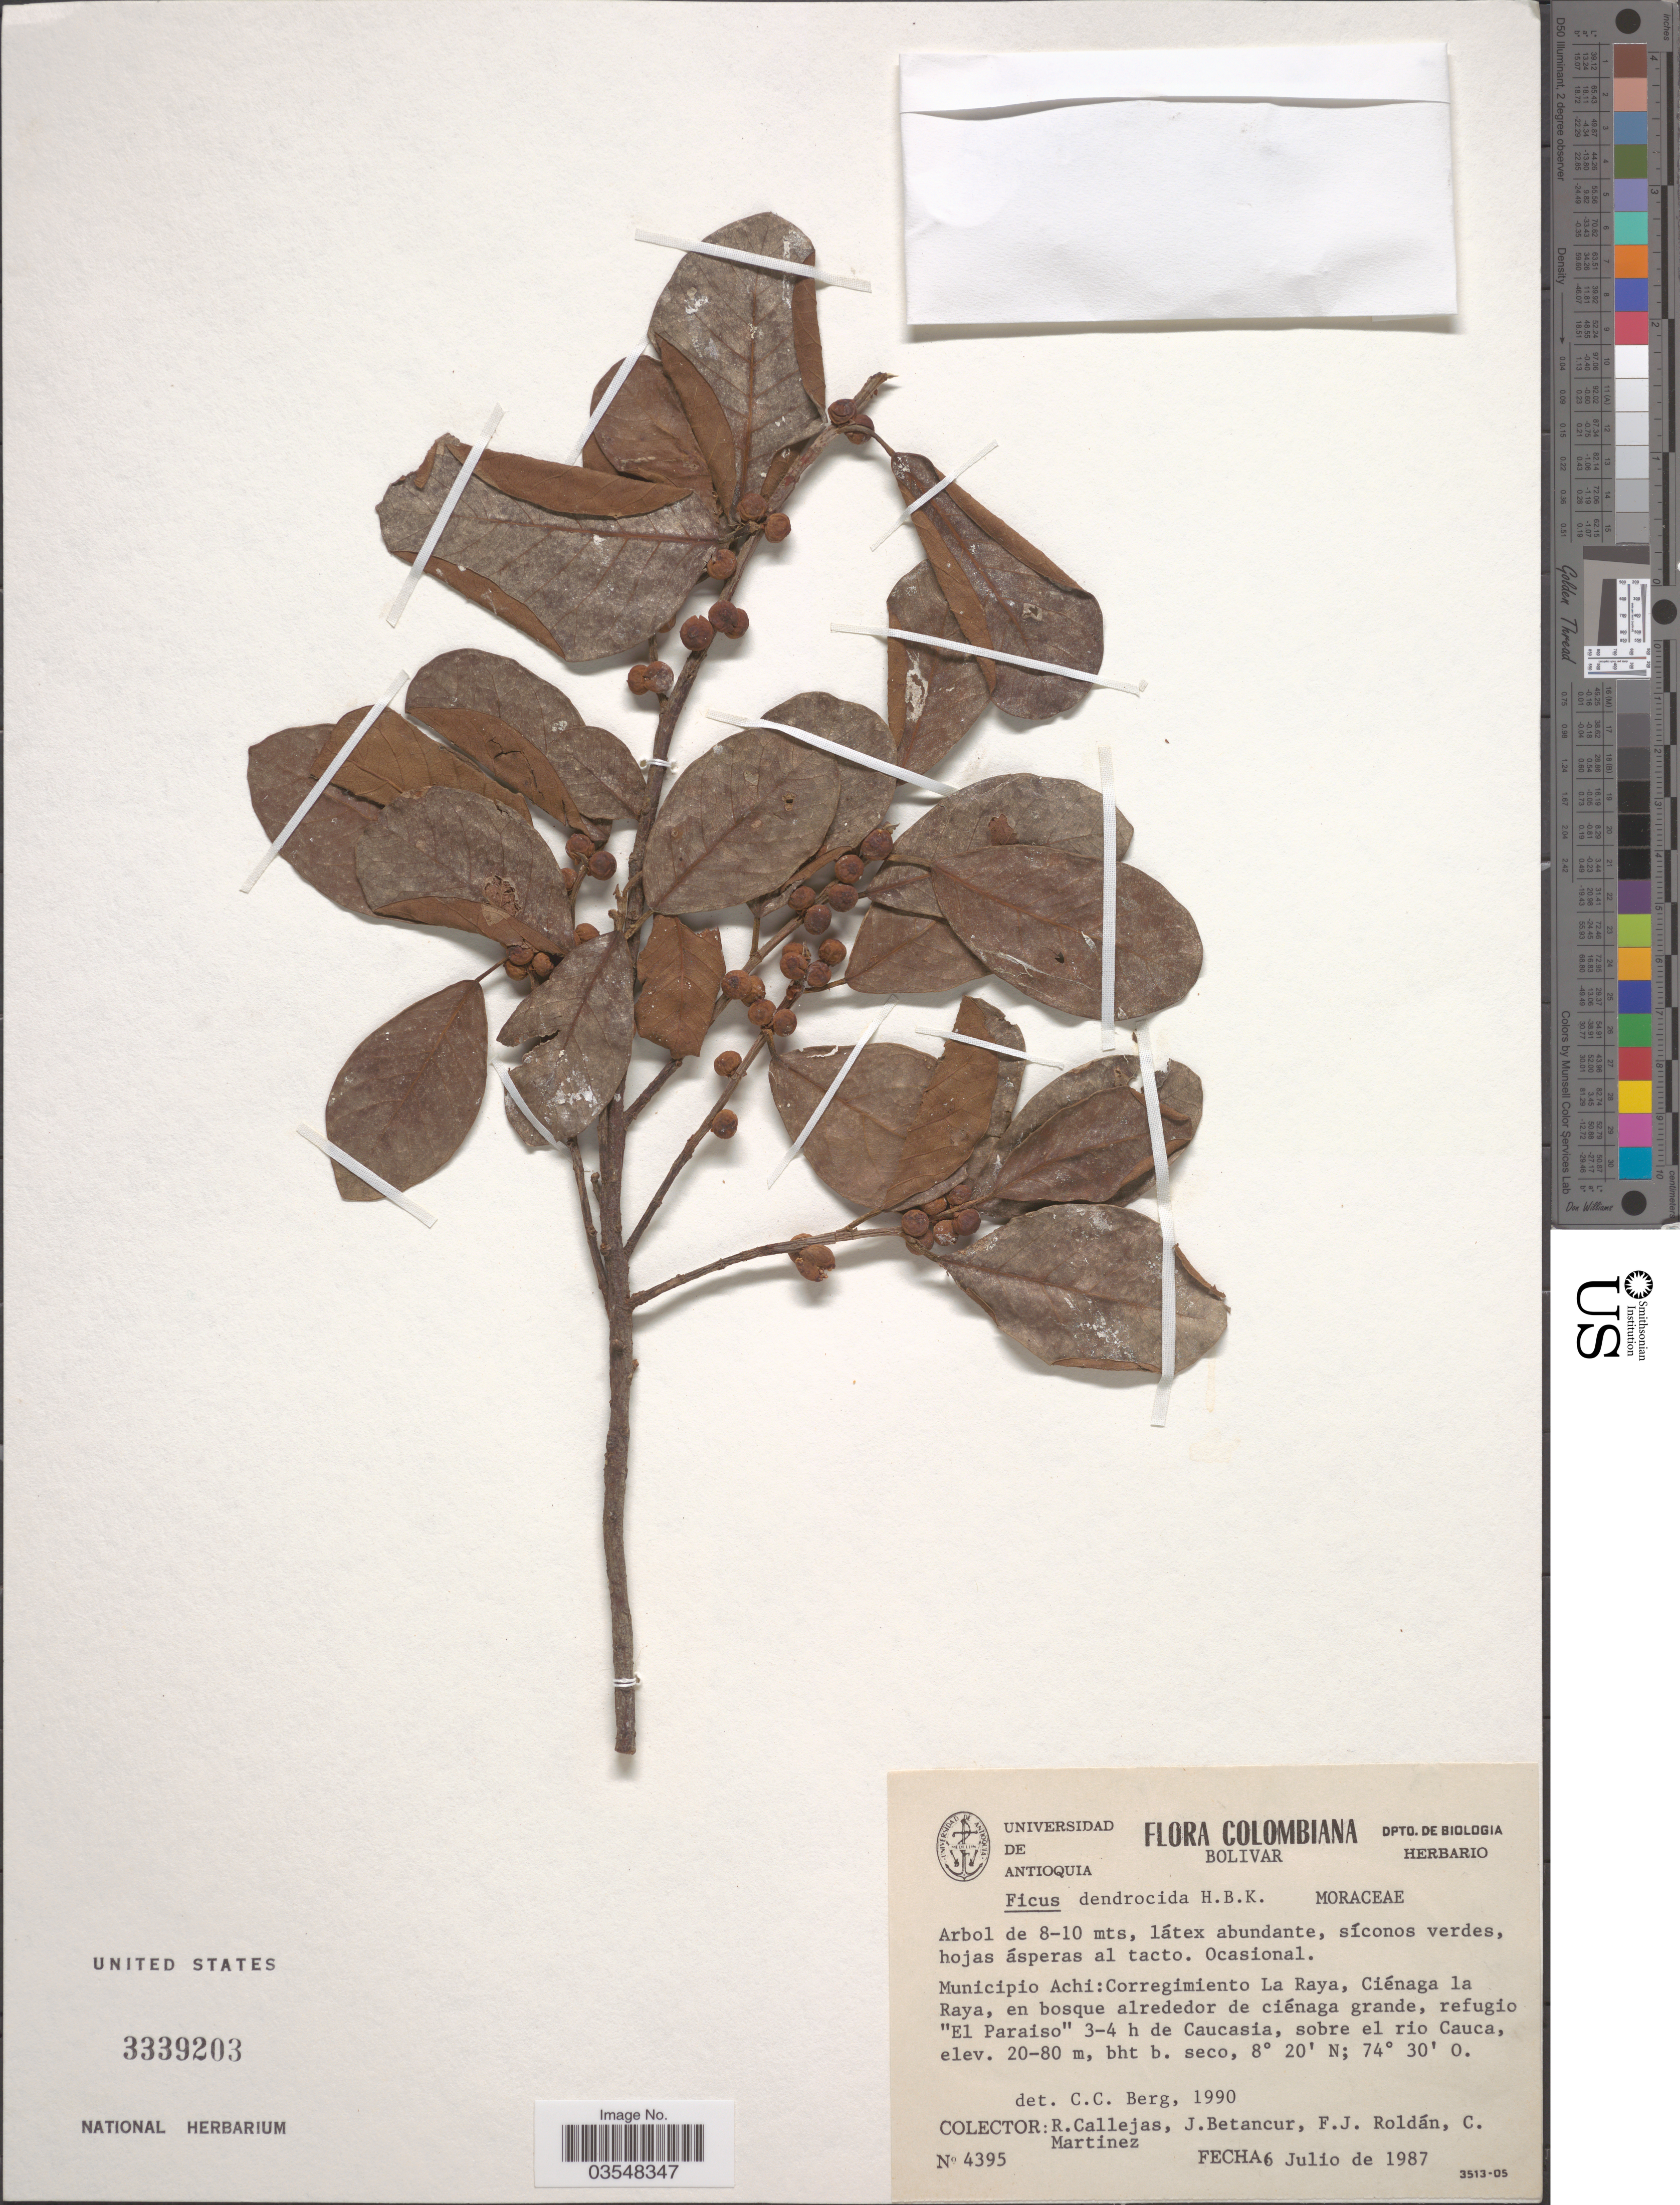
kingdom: Plantae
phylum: Tracheophyta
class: Magnoliopsida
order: Rosales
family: Moraceae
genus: Ficus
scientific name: Ficus dendrocida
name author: Kunth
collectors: R. Callejas, J. Betancur, F. J. Roldán & C. Martínez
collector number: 4395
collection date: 1987-07-06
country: Colombia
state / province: Bolívar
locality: Municipio Achi: Corregimiento La Raya, Ciénaga la Raya, en bosque alrededor de ciénaga grande, refugio 'El Paraiso' 3-4 h de Caucasia, sobre el rio Cauca.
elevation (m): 20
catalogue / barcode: US 3339203